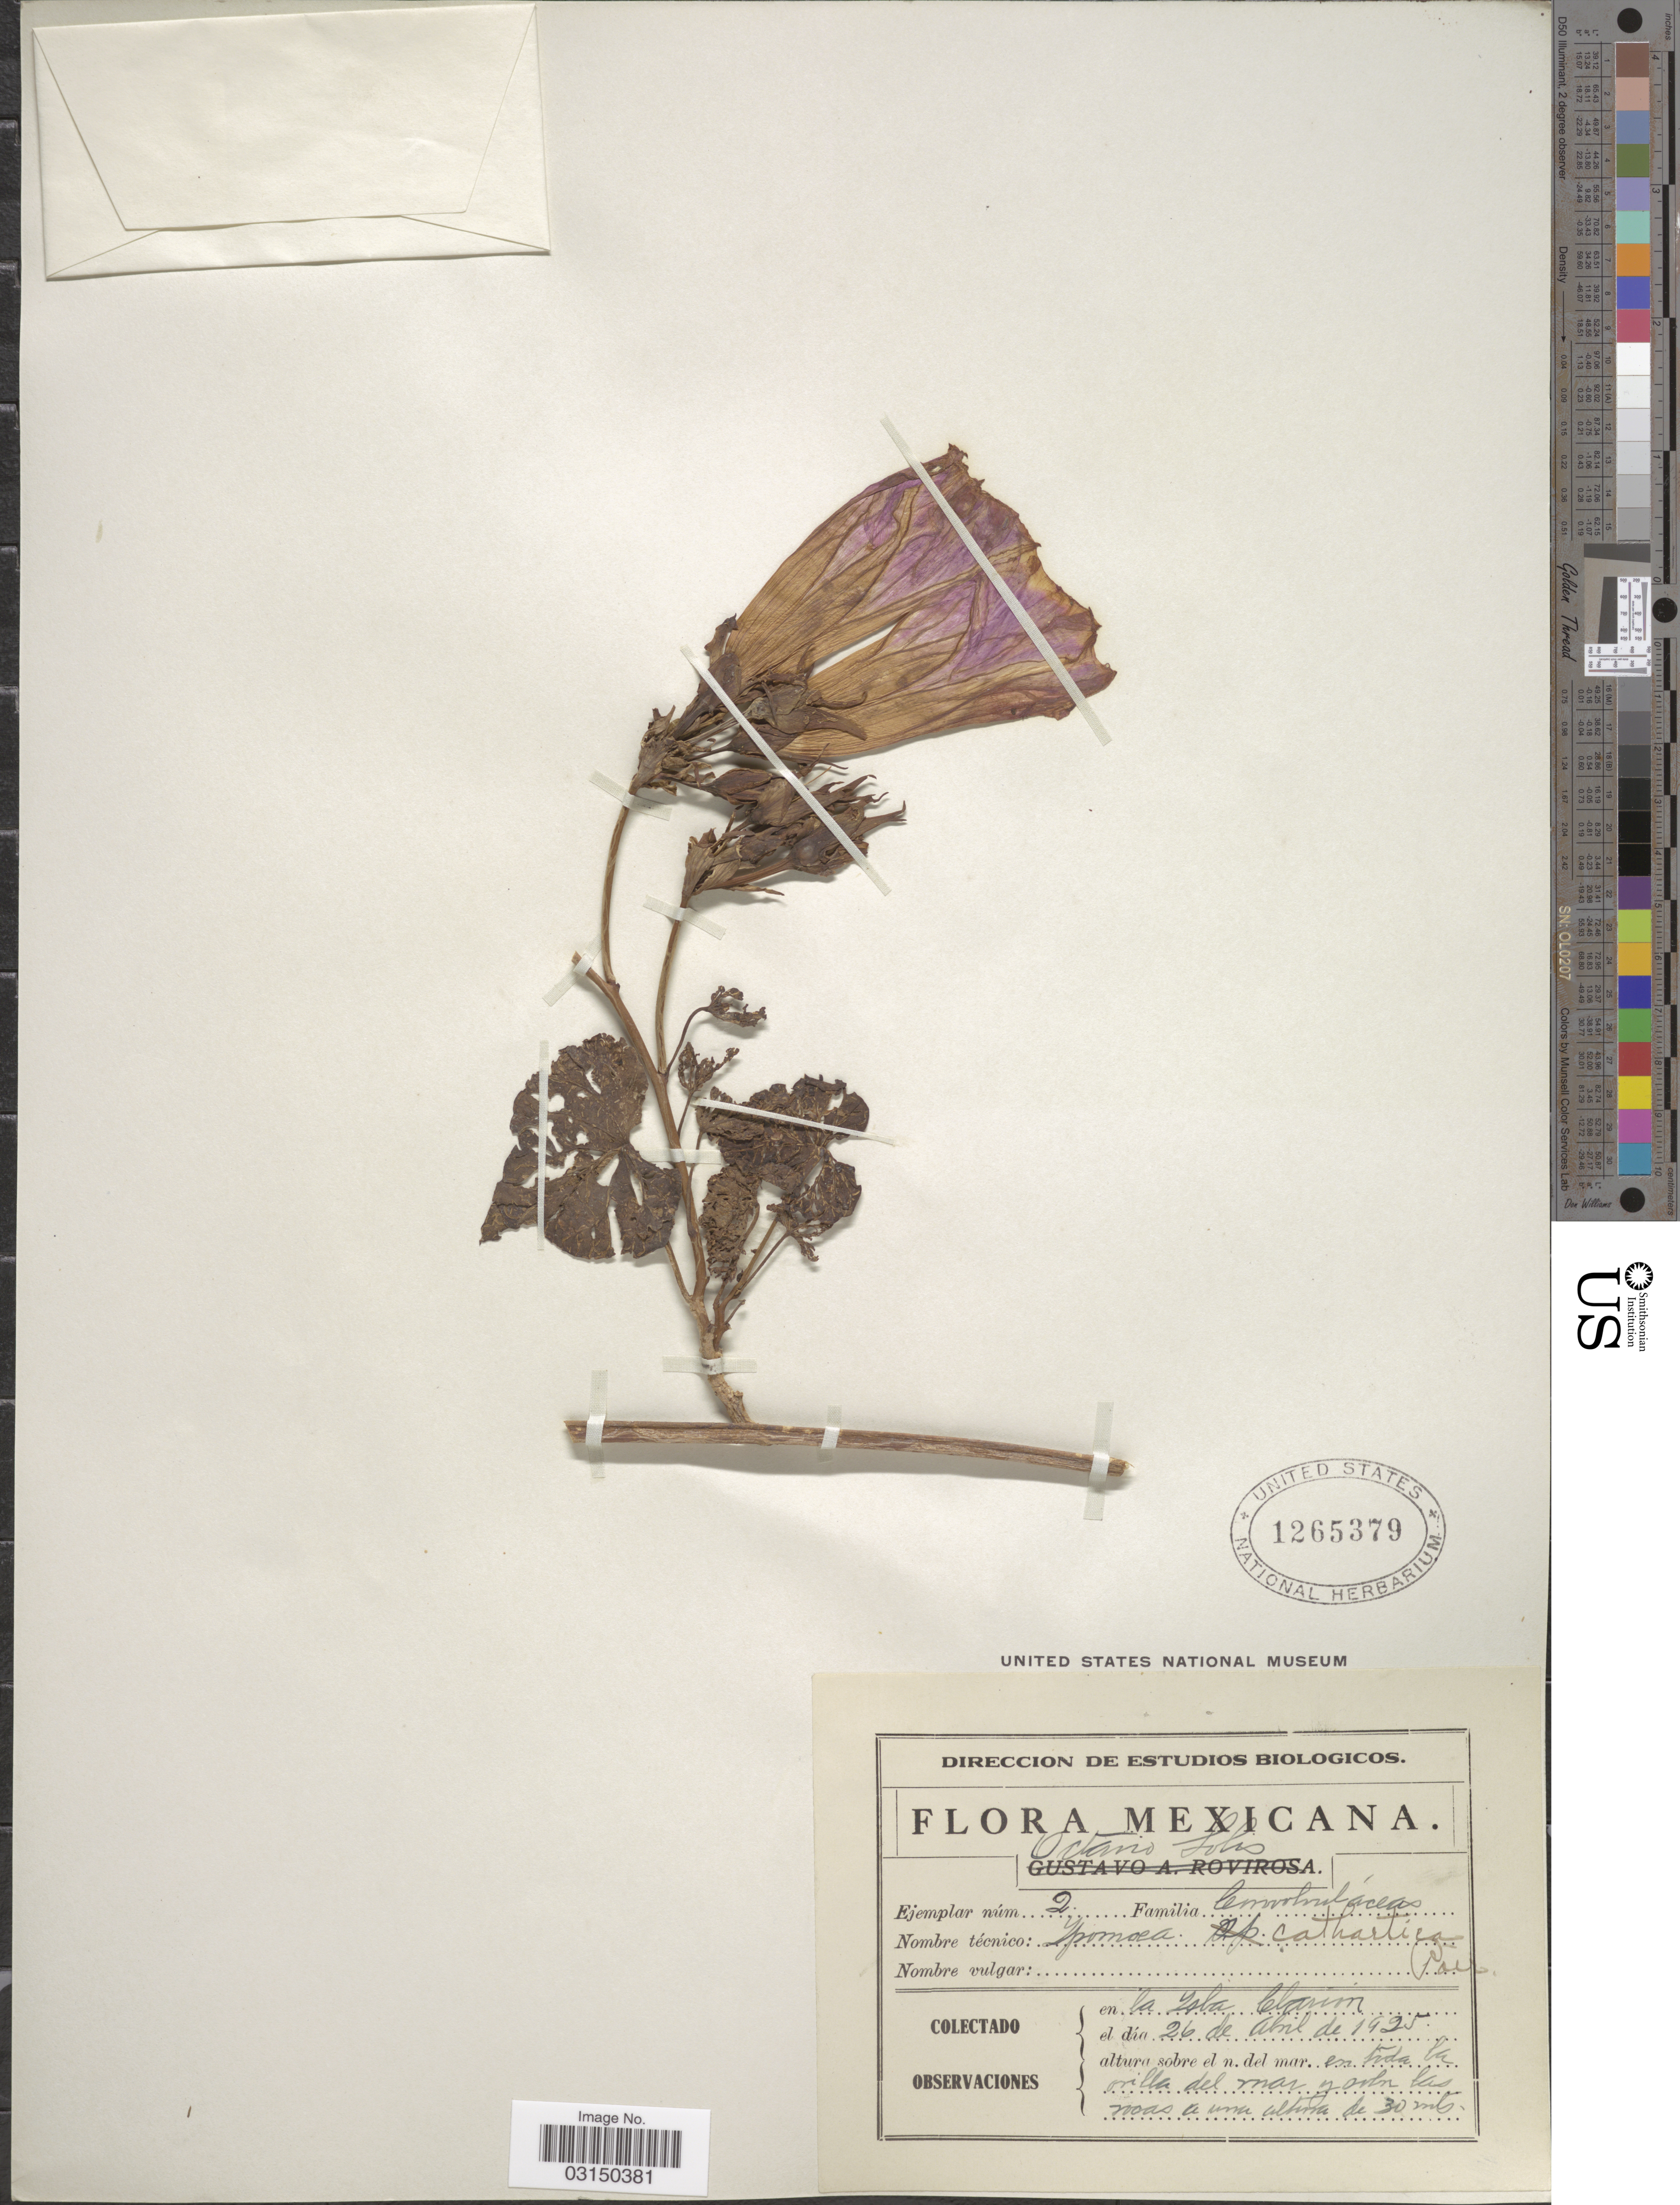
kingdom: Plantae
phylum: Tracheophyta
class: Magnoliopsida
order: Solanales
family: Convolvulaceae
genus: Ipomoea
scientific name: Ipomoea indica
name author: (Burm.) Merr.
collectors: O. Solis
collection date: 1925-04-26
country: Mexico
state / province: Colima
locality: En la Isla Clarion.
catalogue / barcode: US 1265379